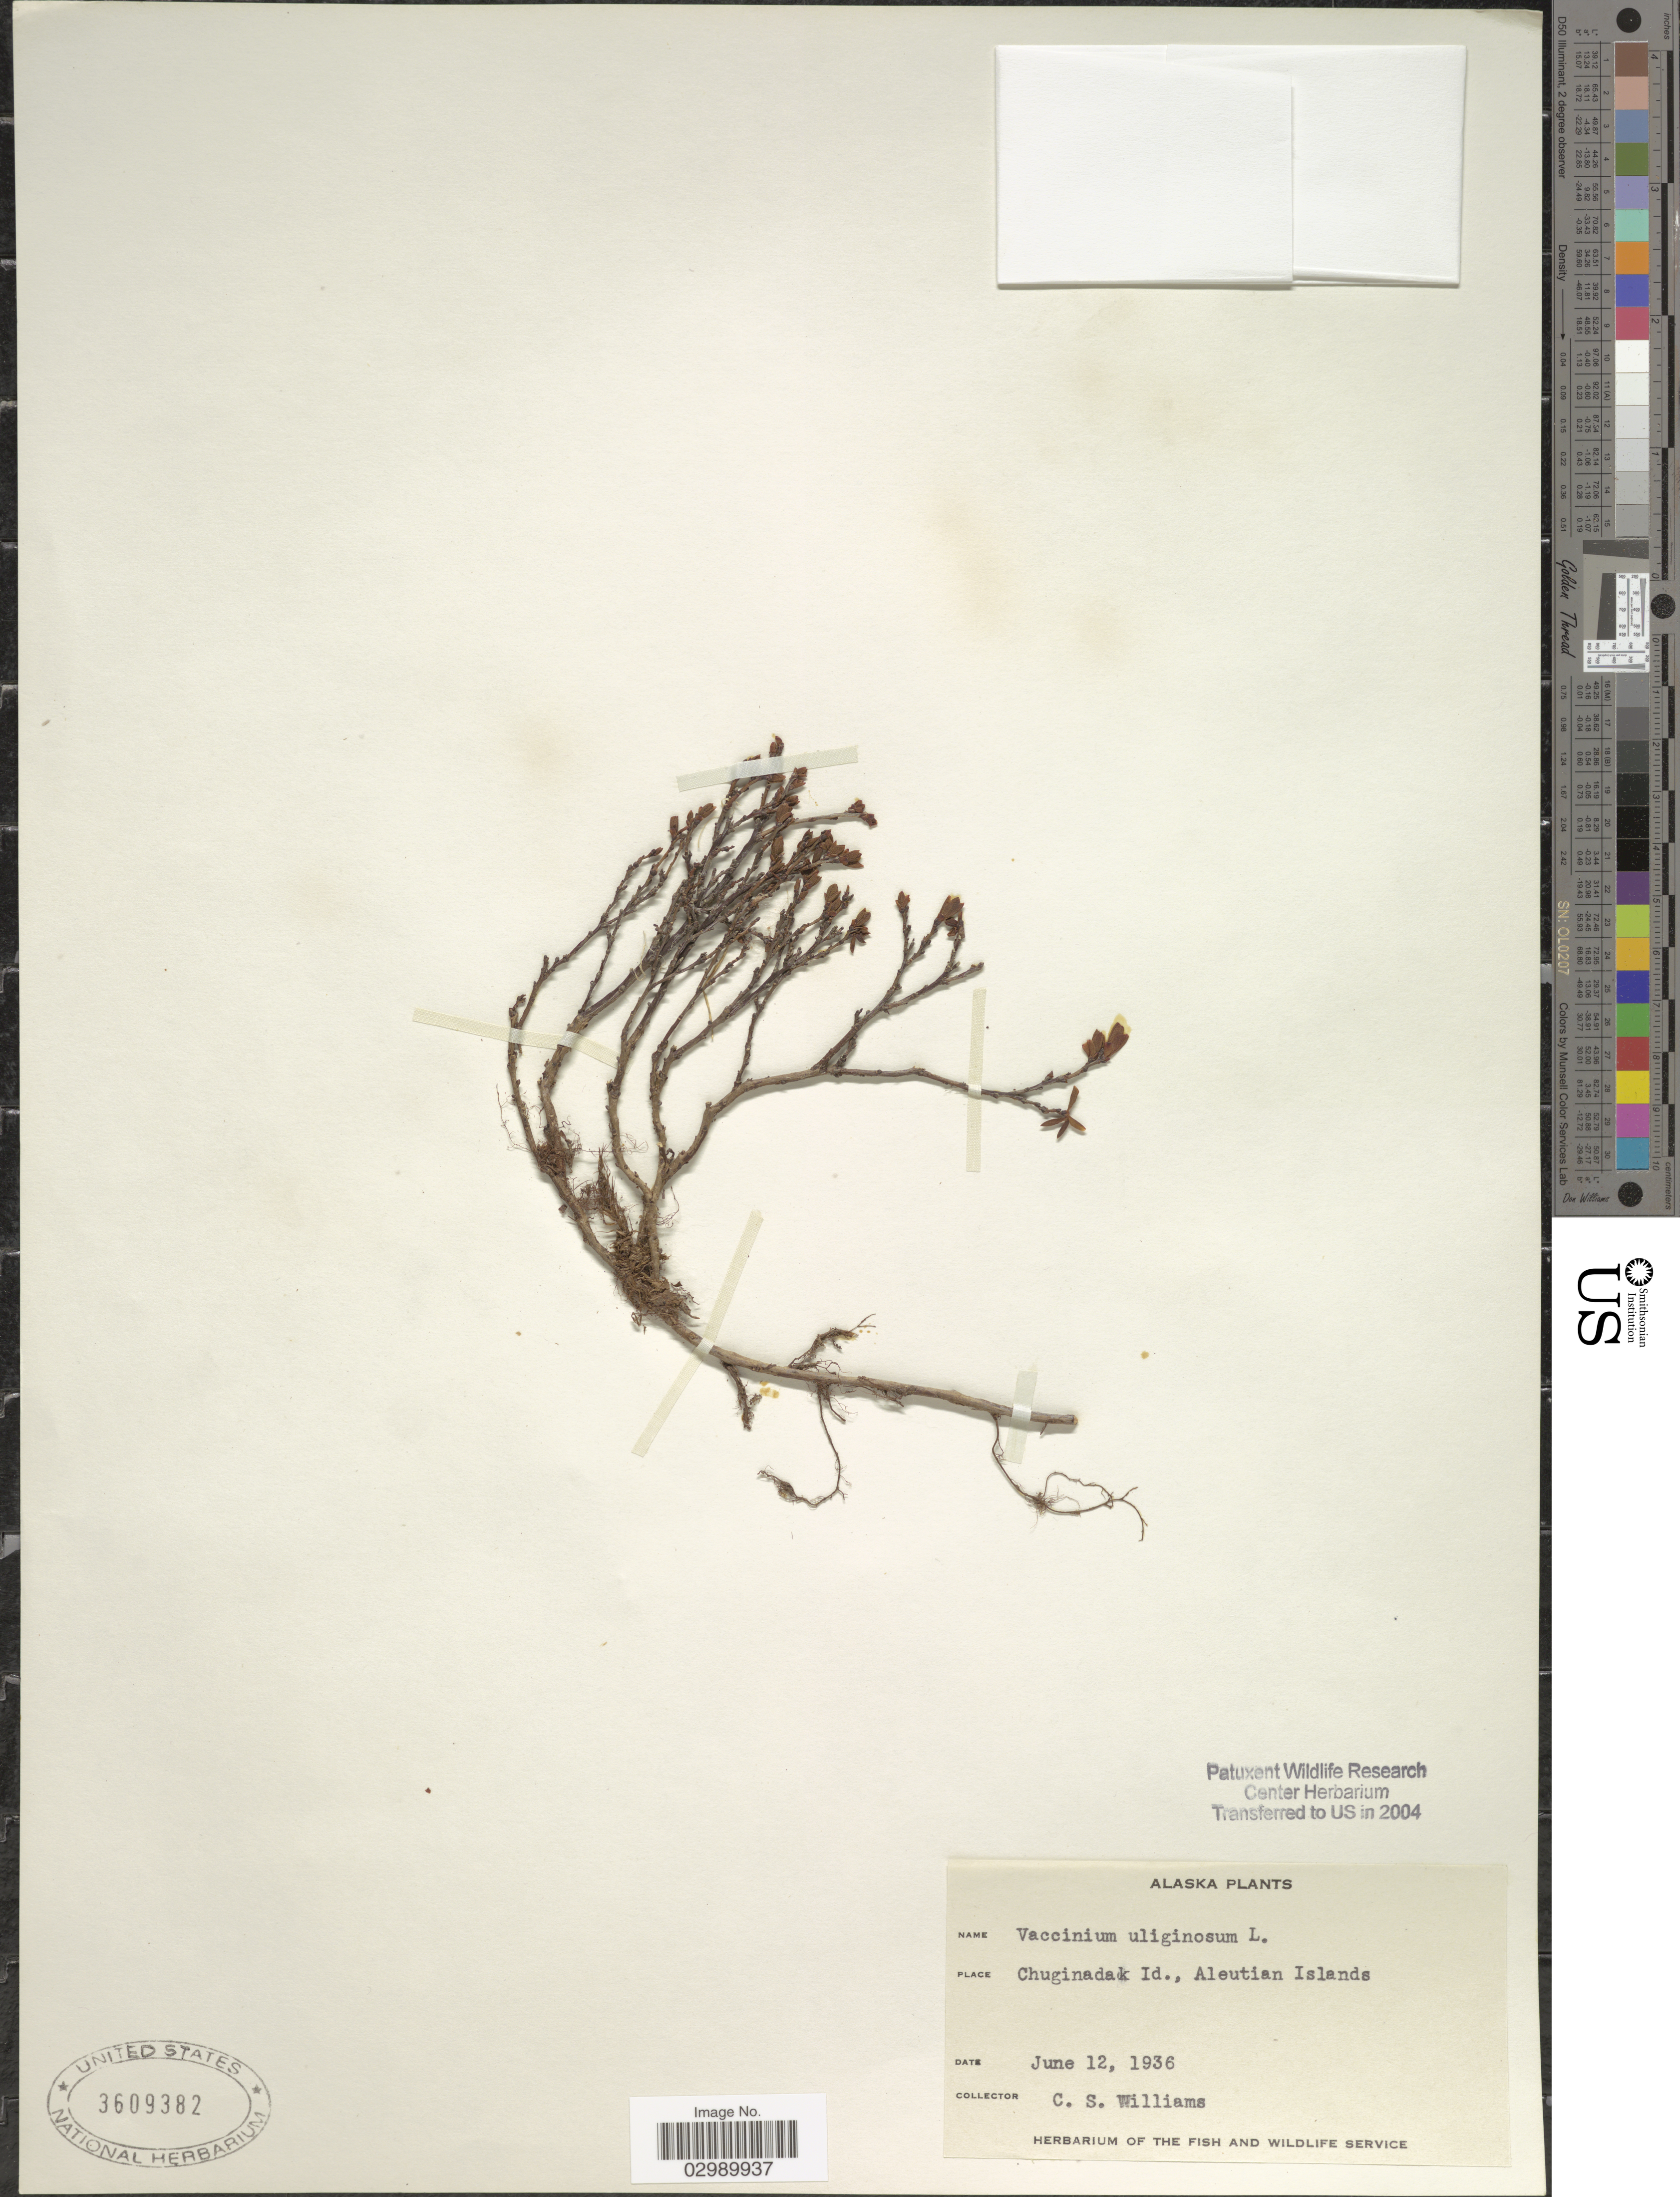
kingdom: Plantae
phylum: Tracheophyta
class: Magnoliopsida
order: Ericales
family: Ericaceae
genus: Vaccinium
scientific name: Vaccinium uliginosum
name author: L.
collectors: C. Williams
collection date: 1936-06-12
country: United States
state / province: Alaska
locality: Chuginadak Id., Aleutian Islands.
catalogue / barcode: US 3609382